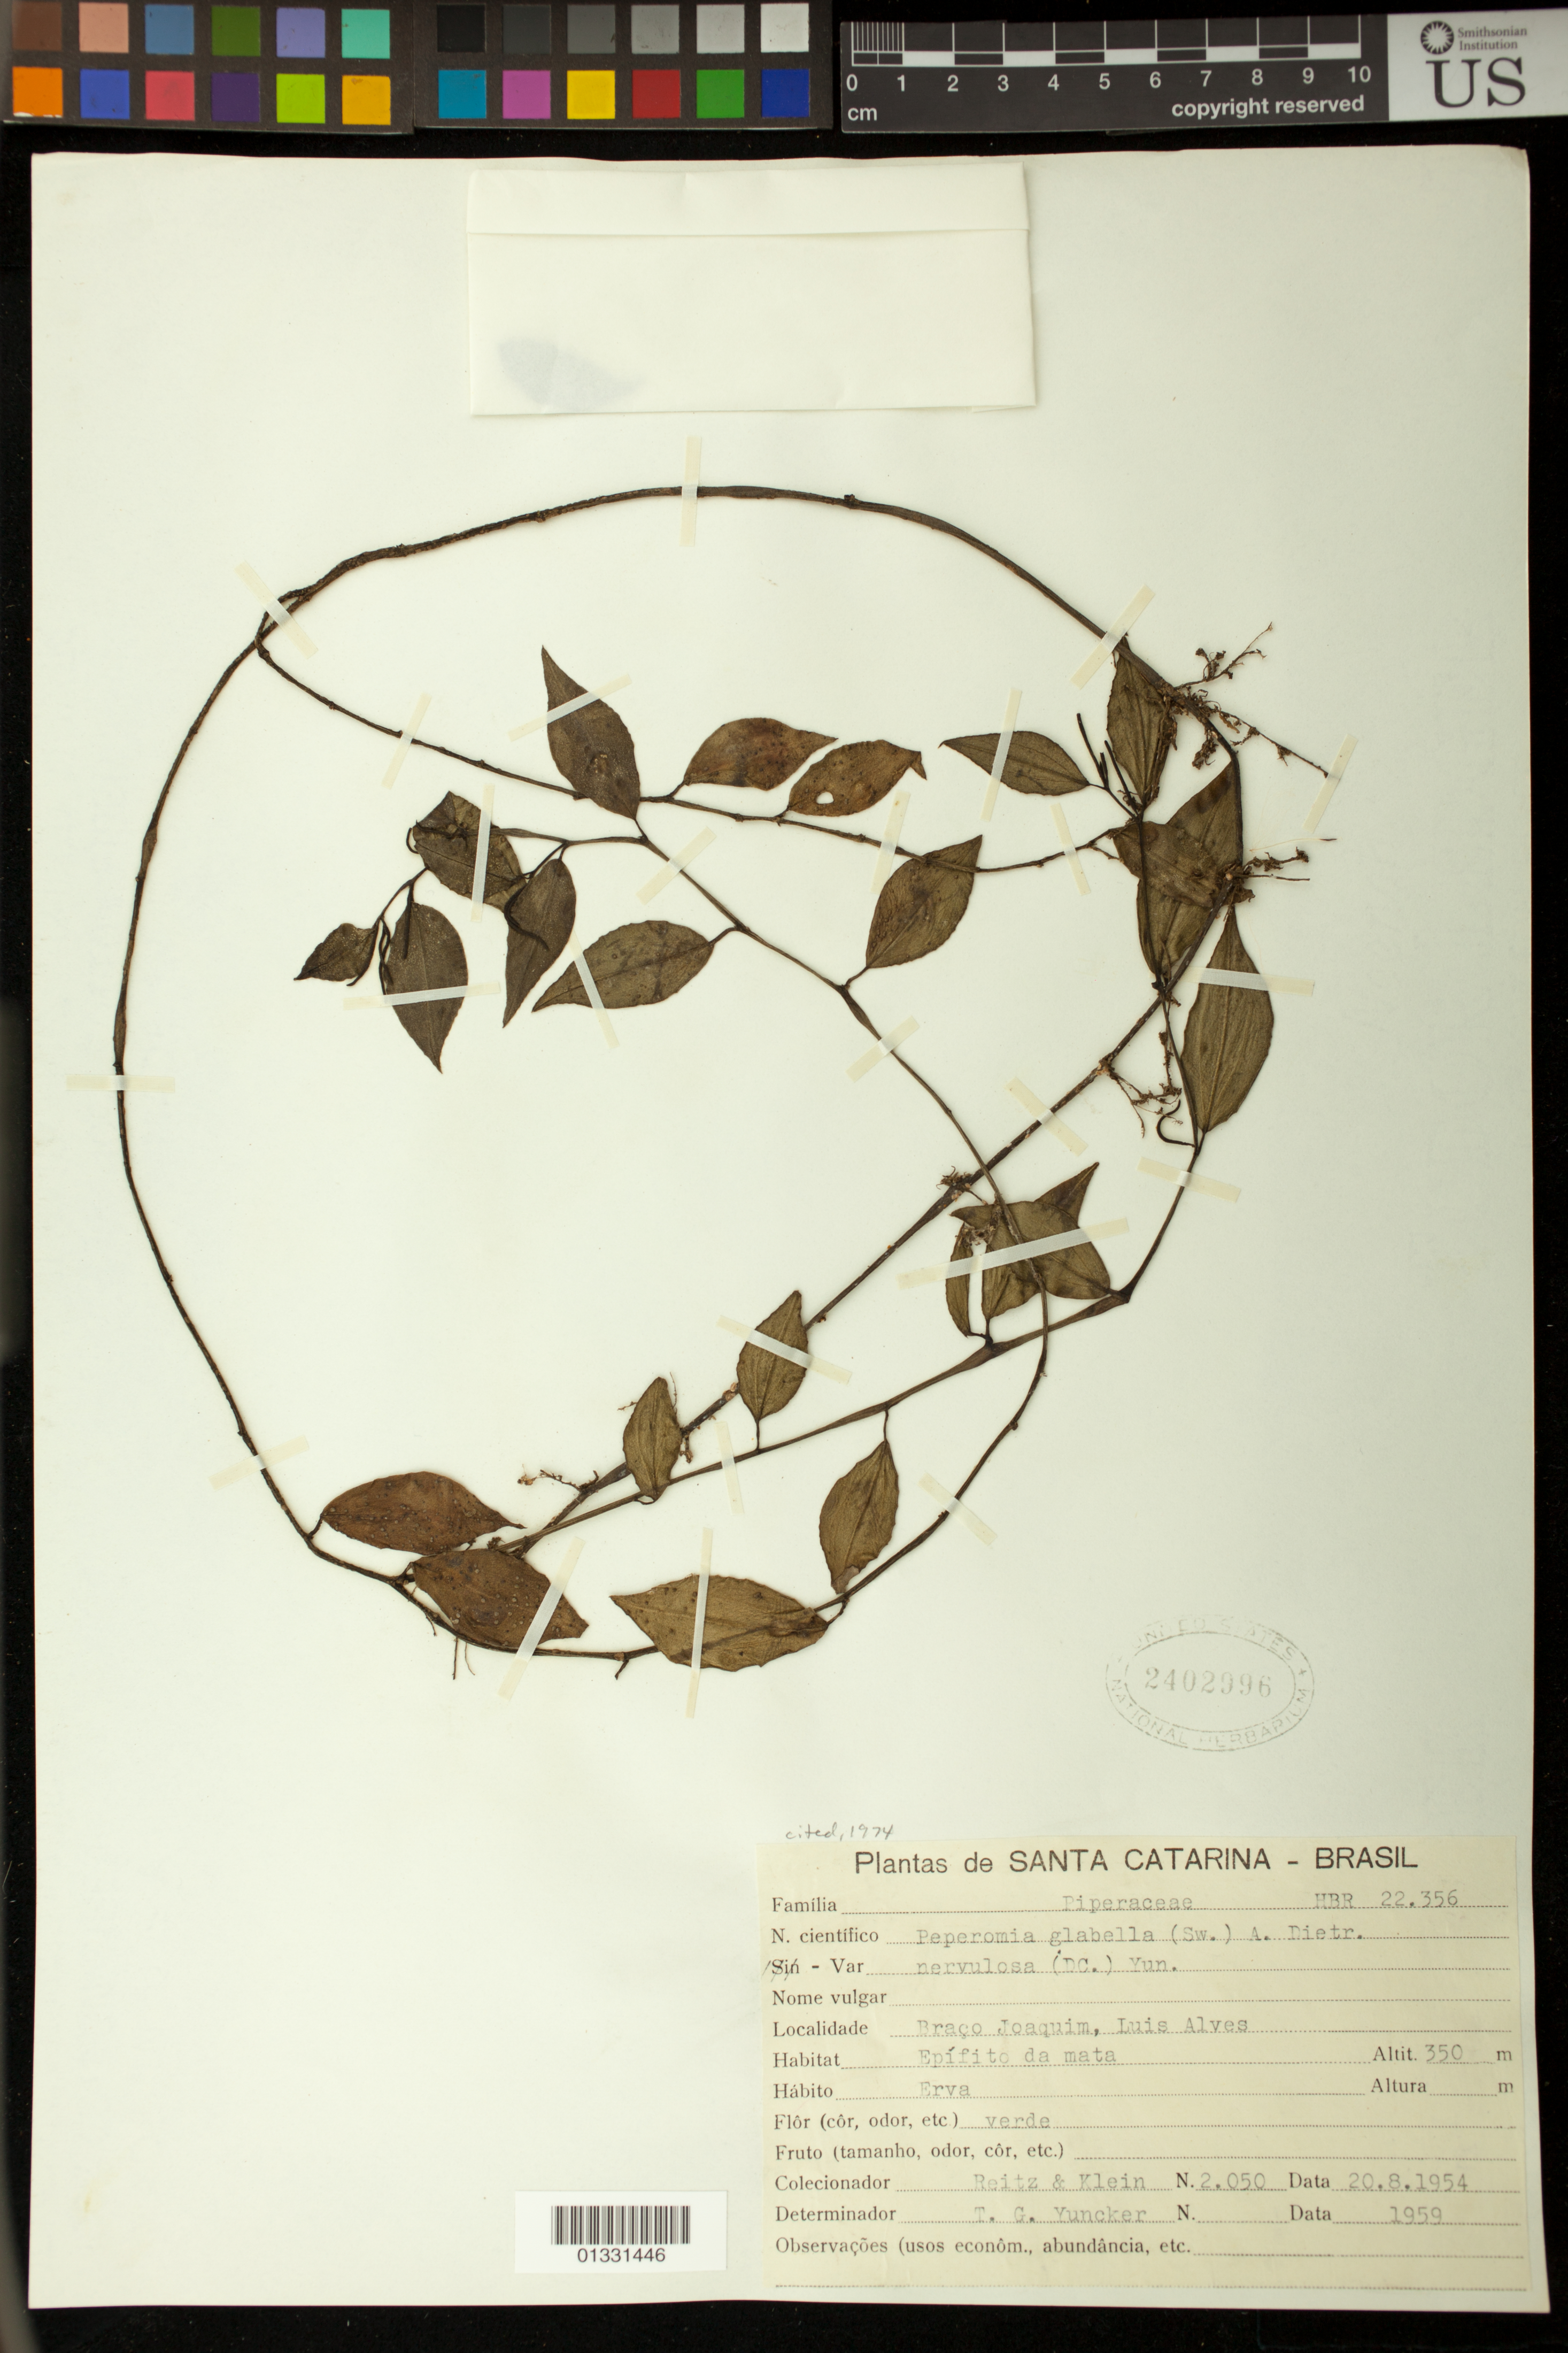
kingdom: Plantae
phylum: Tracheophyta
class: Magnoliopsida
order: Piperales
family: Piperaceae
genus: Peperomia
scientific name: Peperomia glabella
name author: (Sw.) A. Dietr.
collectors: R. Reitz & D. Klein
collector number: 2050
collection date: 1954-08-20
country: Brazil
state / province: Santa Catarina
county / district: Luiz Alves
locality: Braço Joaquim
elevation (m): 350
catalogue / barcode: US 2402996